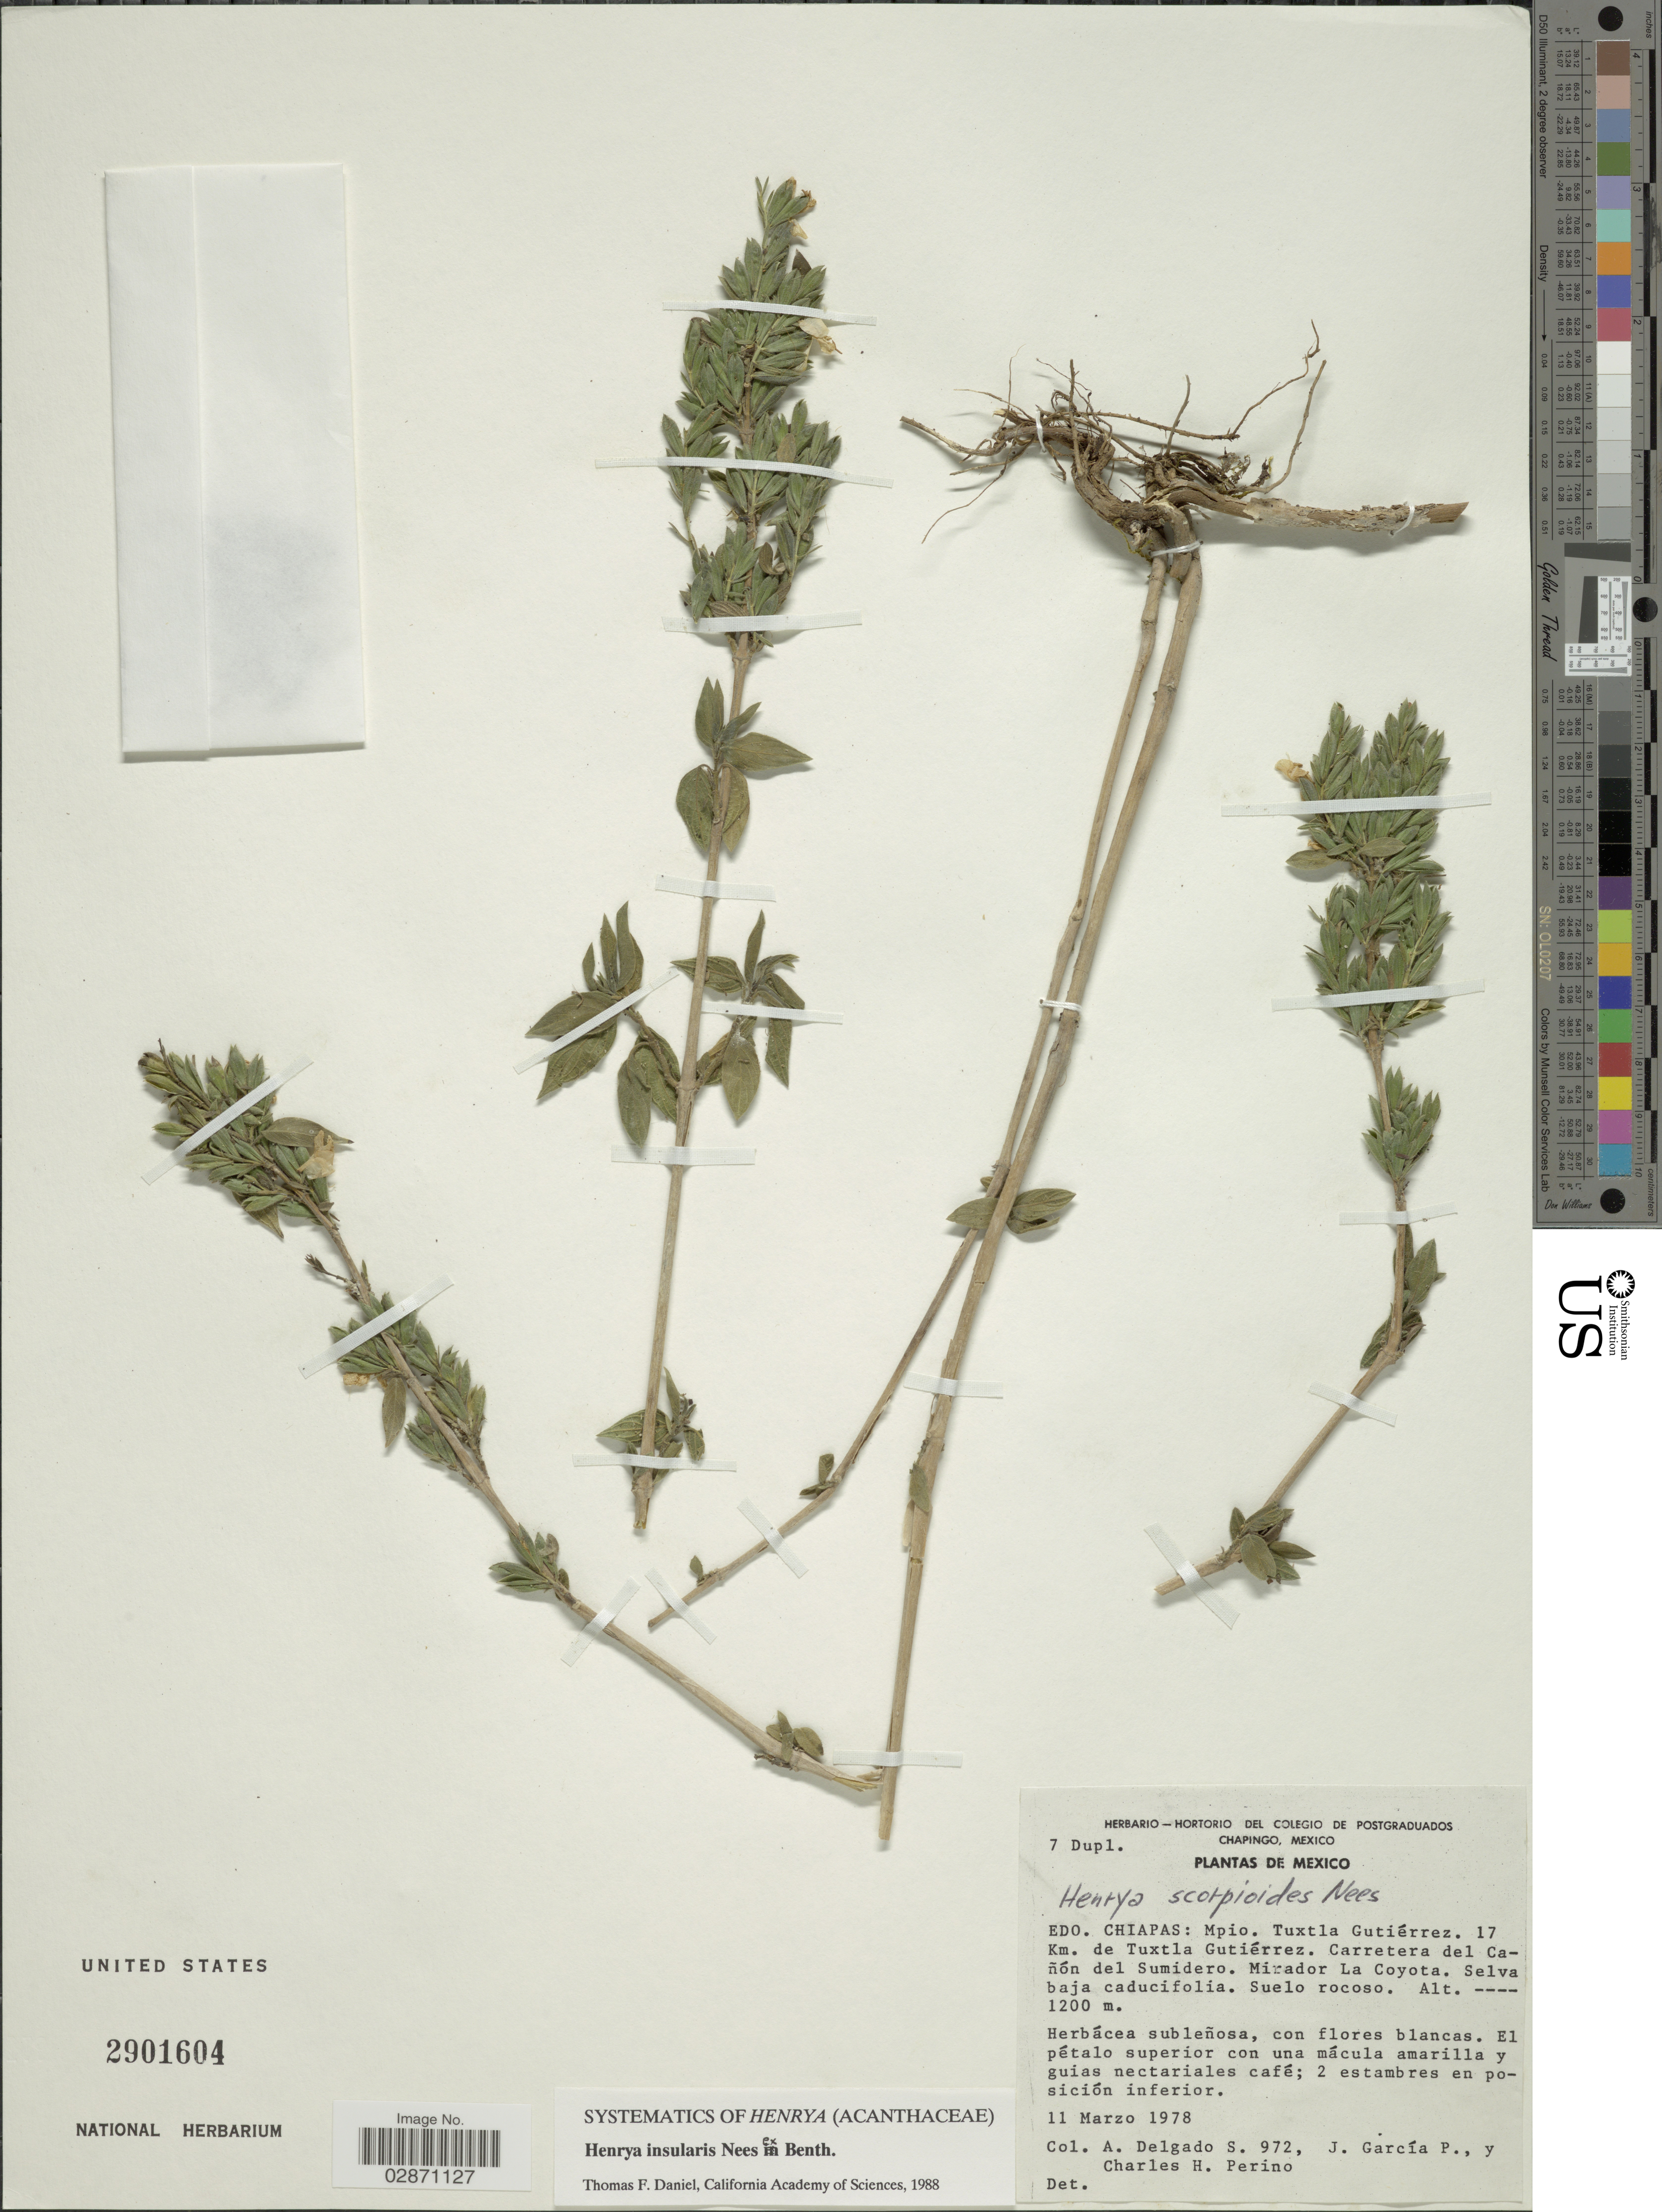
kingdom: Plantae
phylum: Tracheophyta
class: Magnoliopsida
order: Lamiales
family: Acanthaceae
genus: Henrya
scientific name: Henrya insularis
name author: Nees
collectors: A. Delgado S., J. García-P. & C. Perino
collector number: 972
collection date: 1978-03-11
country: Mexico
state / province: Chiapas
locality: Mpio. Tuxtla Gutiérrez. 17 Km. de Tuxtla Gutiérrez. Carretera del Cañon del Sumidero. Mirador La Coyota.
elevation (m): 1200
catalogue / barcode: US 2901604